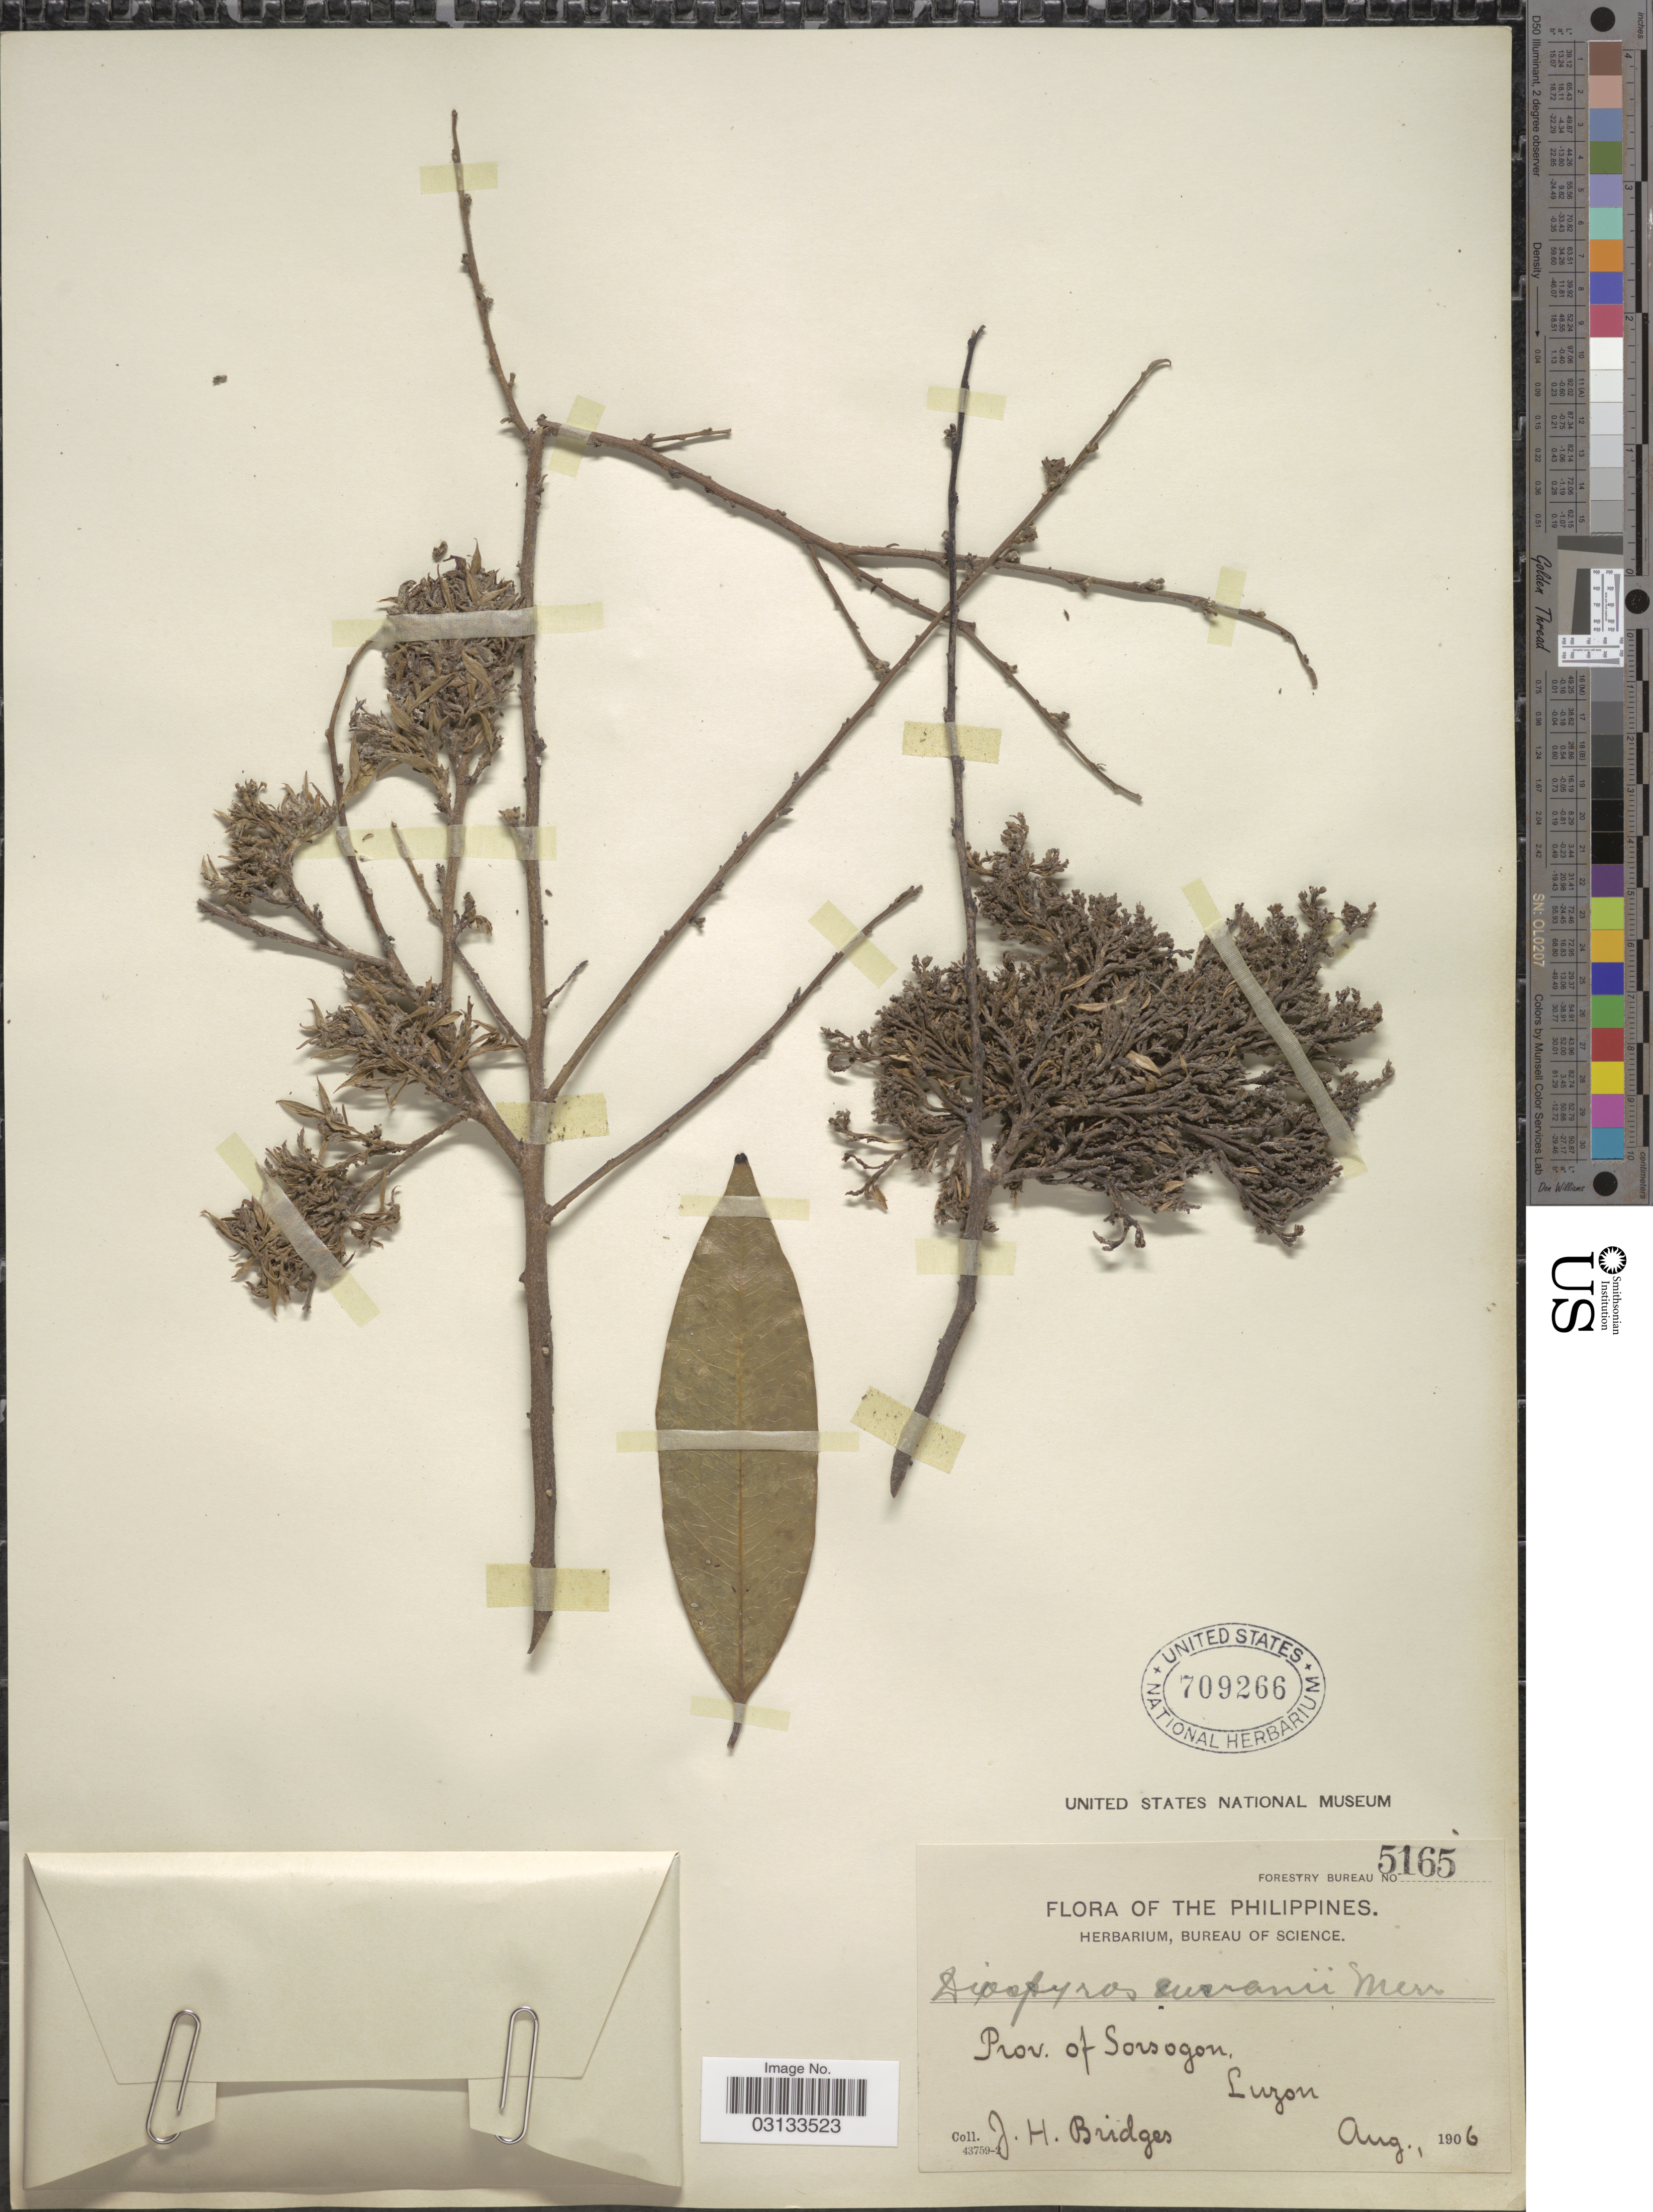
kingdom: Plantae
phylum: Tracheophyta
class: Magnoliopsida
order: Ericales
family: Ebenaceae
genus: Diospyros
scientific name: Diospyros curranii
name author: Merr.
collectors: J. Bridges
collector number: Forestry Bureau 5165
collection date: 1906-08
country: Philippines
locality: Prov. of Sorsogon, Luzon.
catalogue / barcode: US 709266